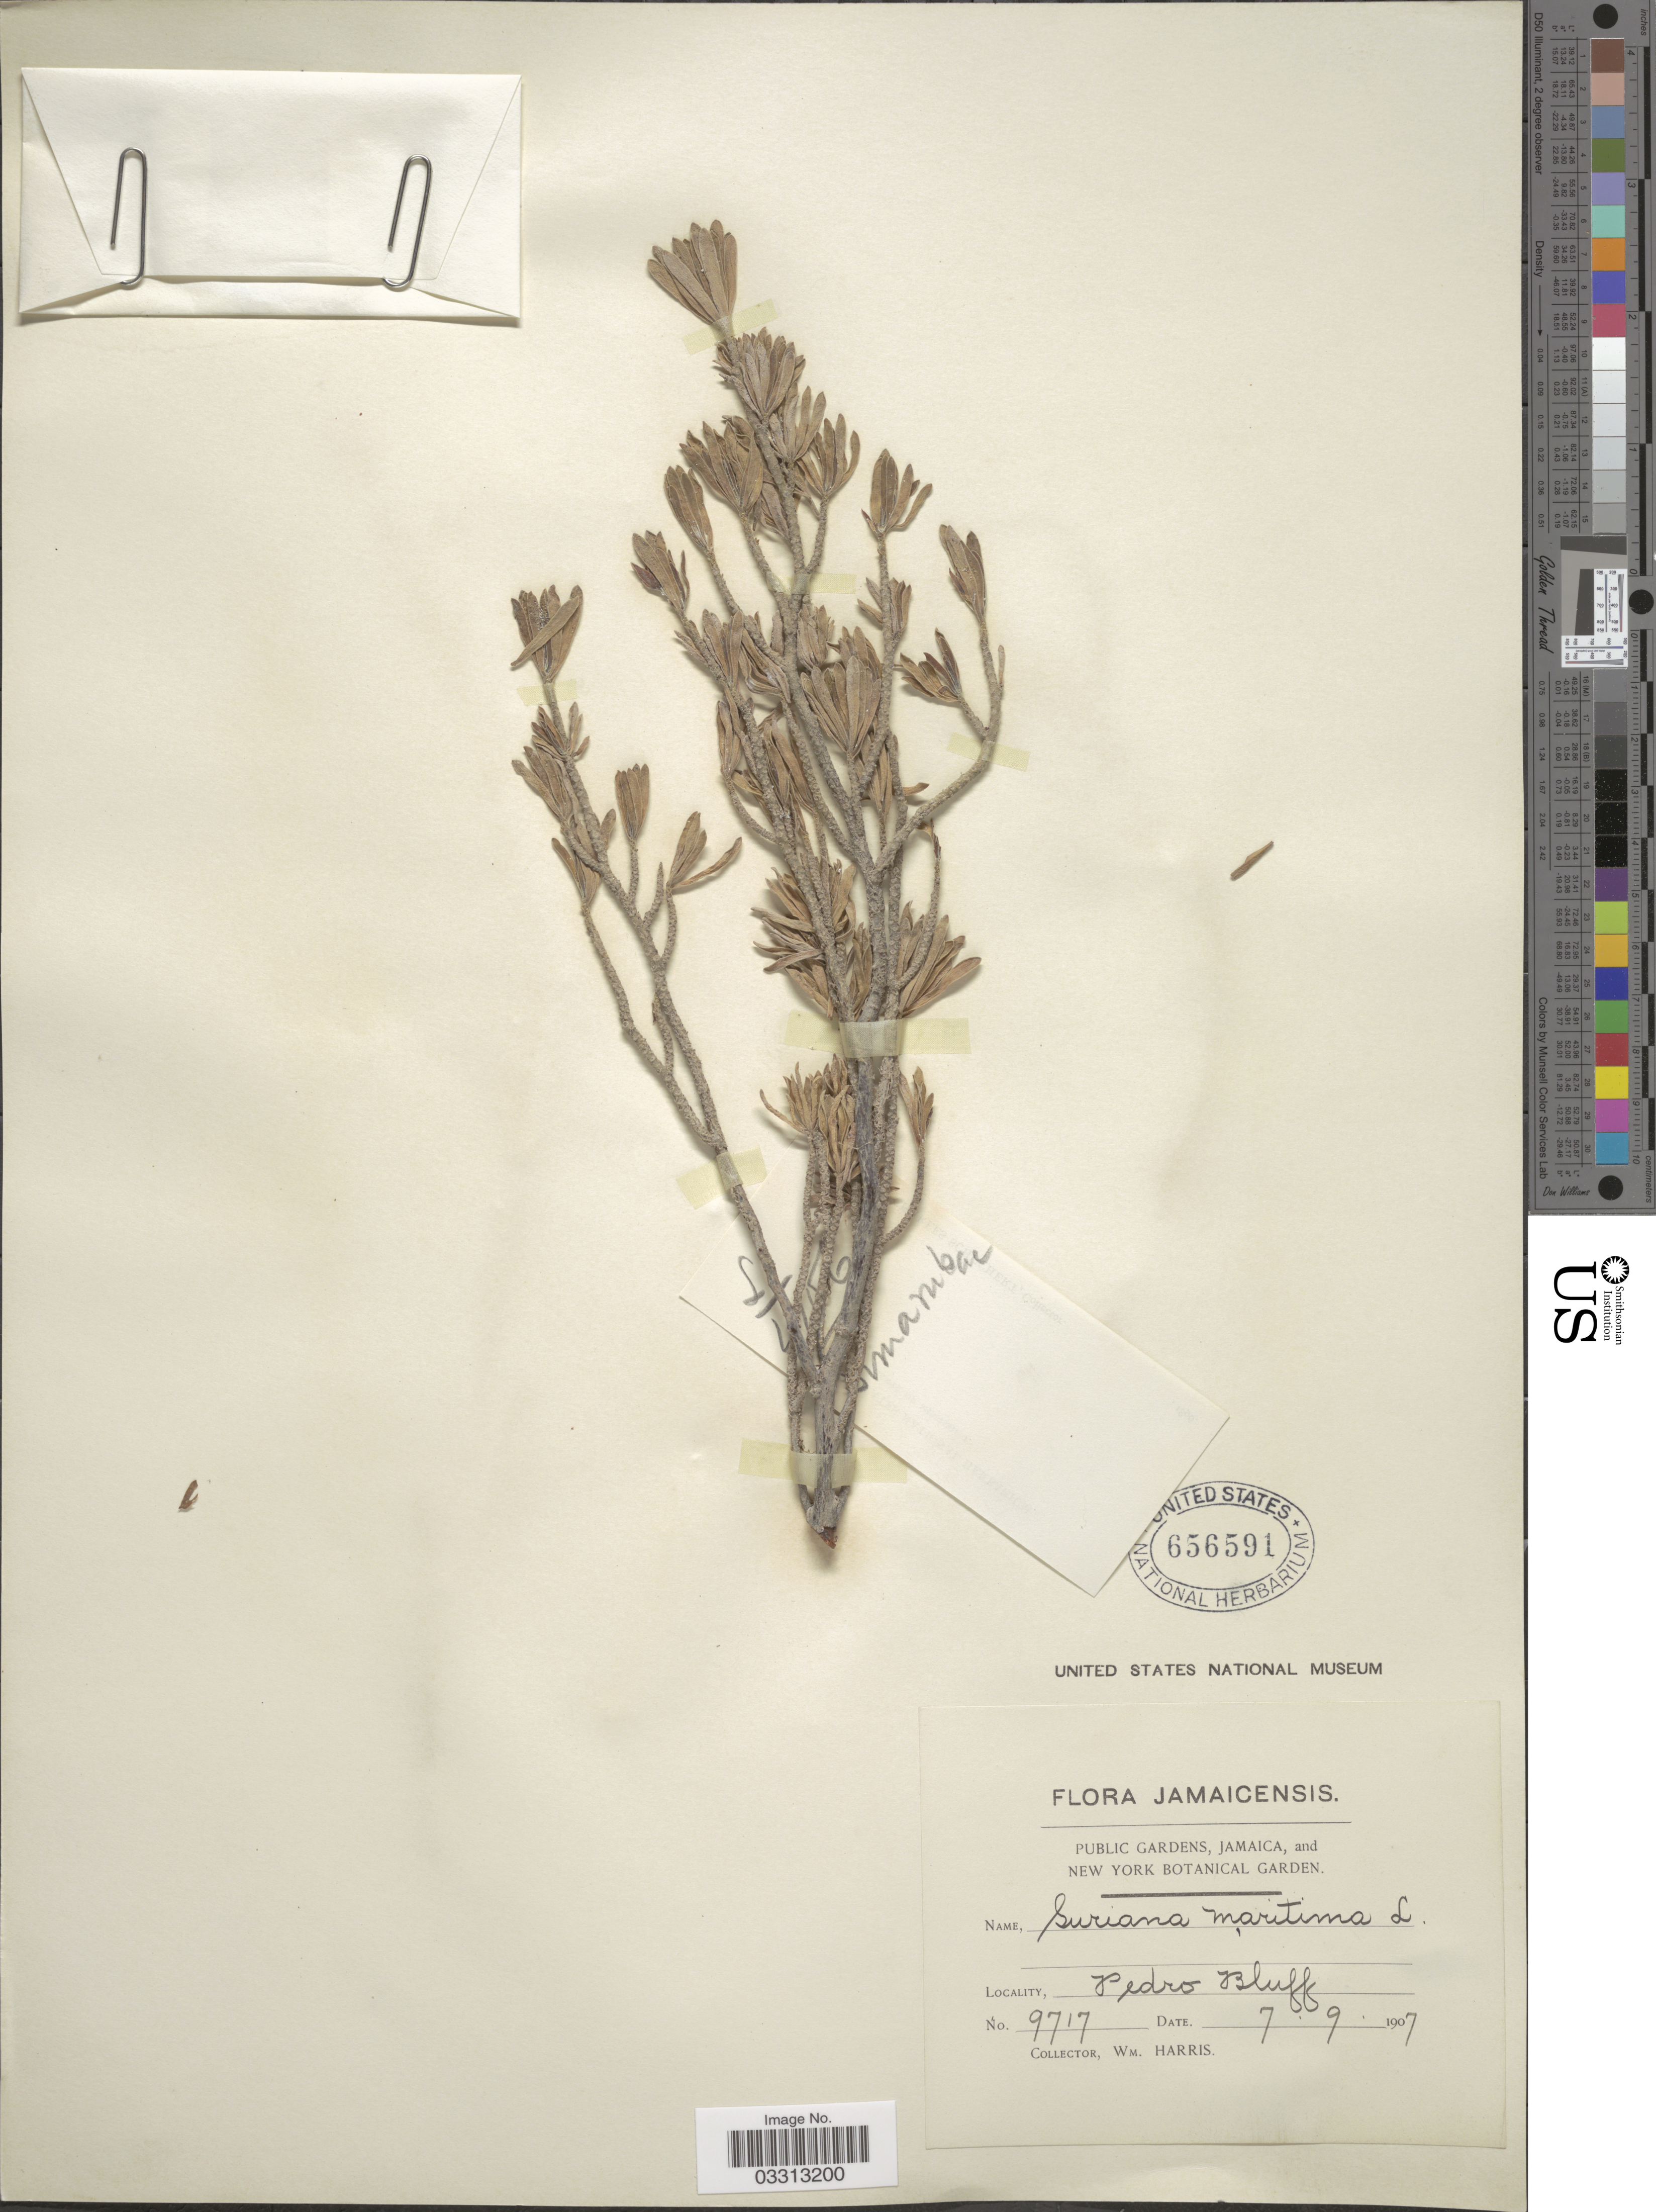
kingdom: Plantae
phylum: Tracheophyta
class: Magnoliopsida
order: Fabales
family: Surianaceae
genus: Suriana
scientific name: Suriana maritima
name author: L.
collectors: W. H. Harris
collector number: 9717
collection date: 1907-09-07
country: Jamaica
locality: Pedro Bluff.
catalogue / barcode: US 656591